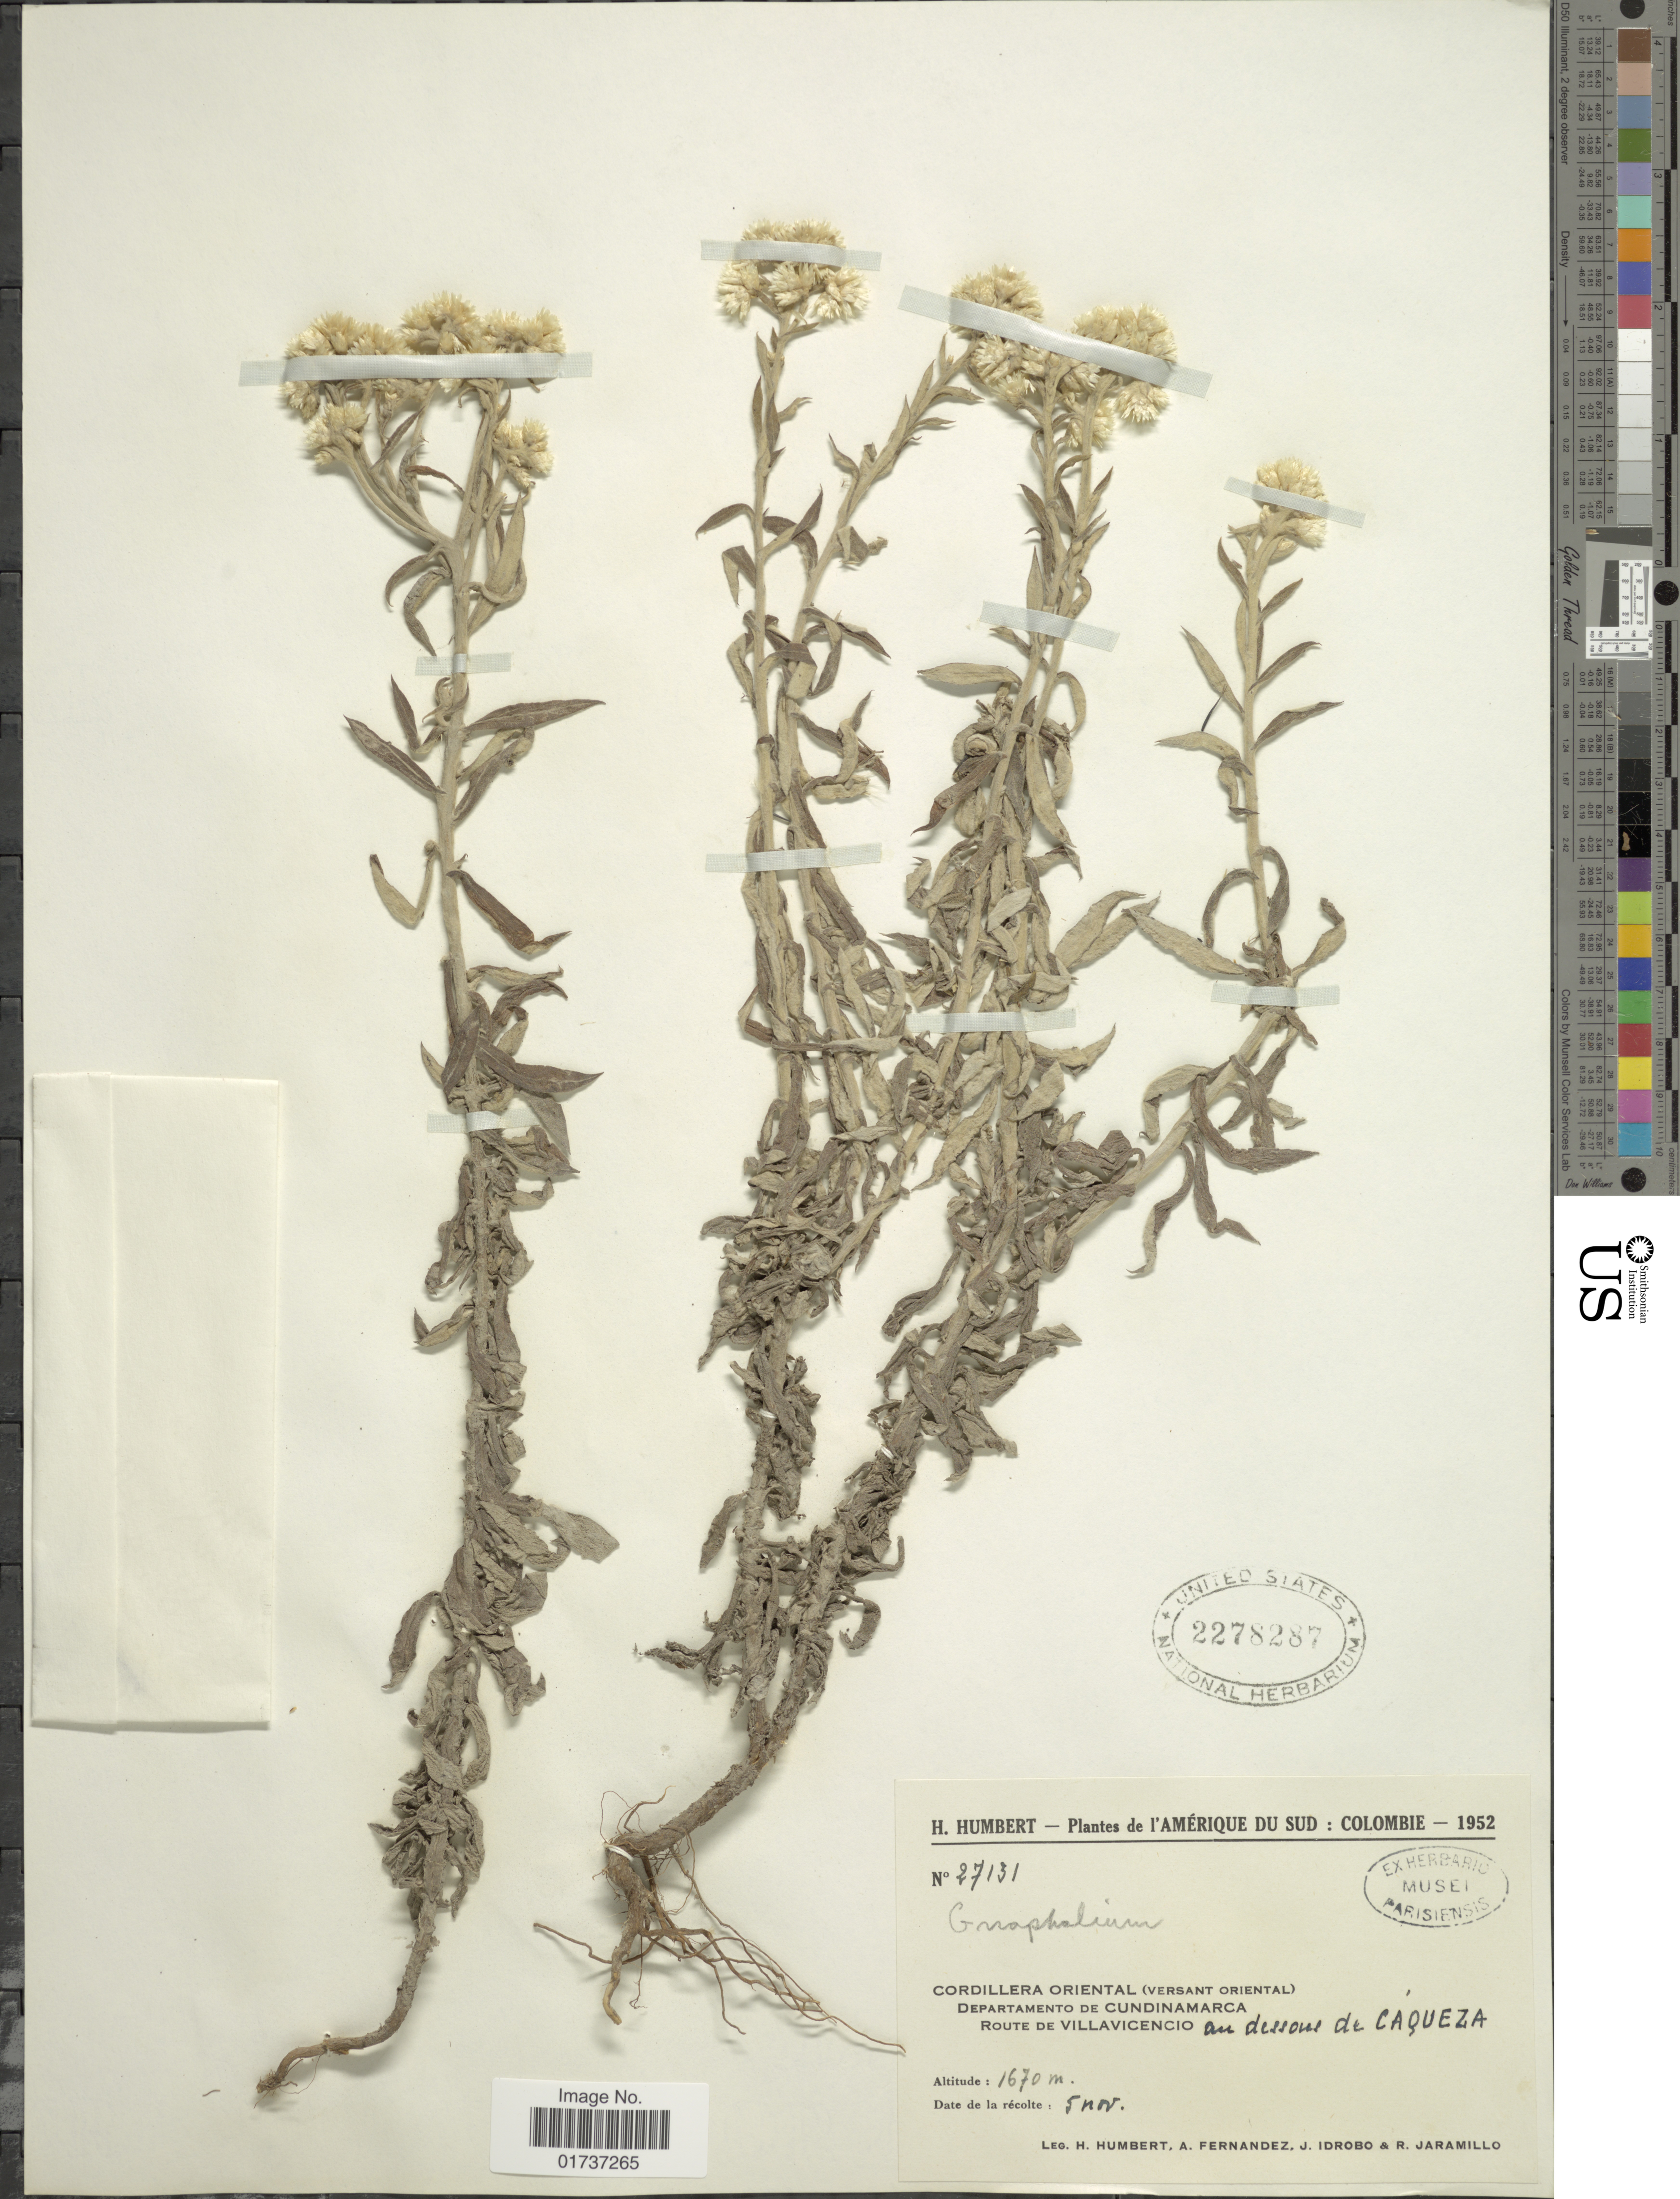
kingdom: Plantae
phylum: Tracheophyta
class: Magnoliopsida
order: Asterales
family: Asteraceae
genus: Gnaphalium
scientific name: Gnaphalium sp.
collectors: H. Humbert, A. Fernandez, J. M. Idrobo & R. Jaramillo M.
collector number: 27131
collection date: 1952-11-05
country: Colombia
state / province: Cundinamarca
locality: L'Amerique du Sud, Cordillera Oriental (versant Oriental) Departamento de Cundinamarca, Route de Villavicencio an dessous de Caqueza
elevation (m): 1670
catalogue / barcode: US 2278287